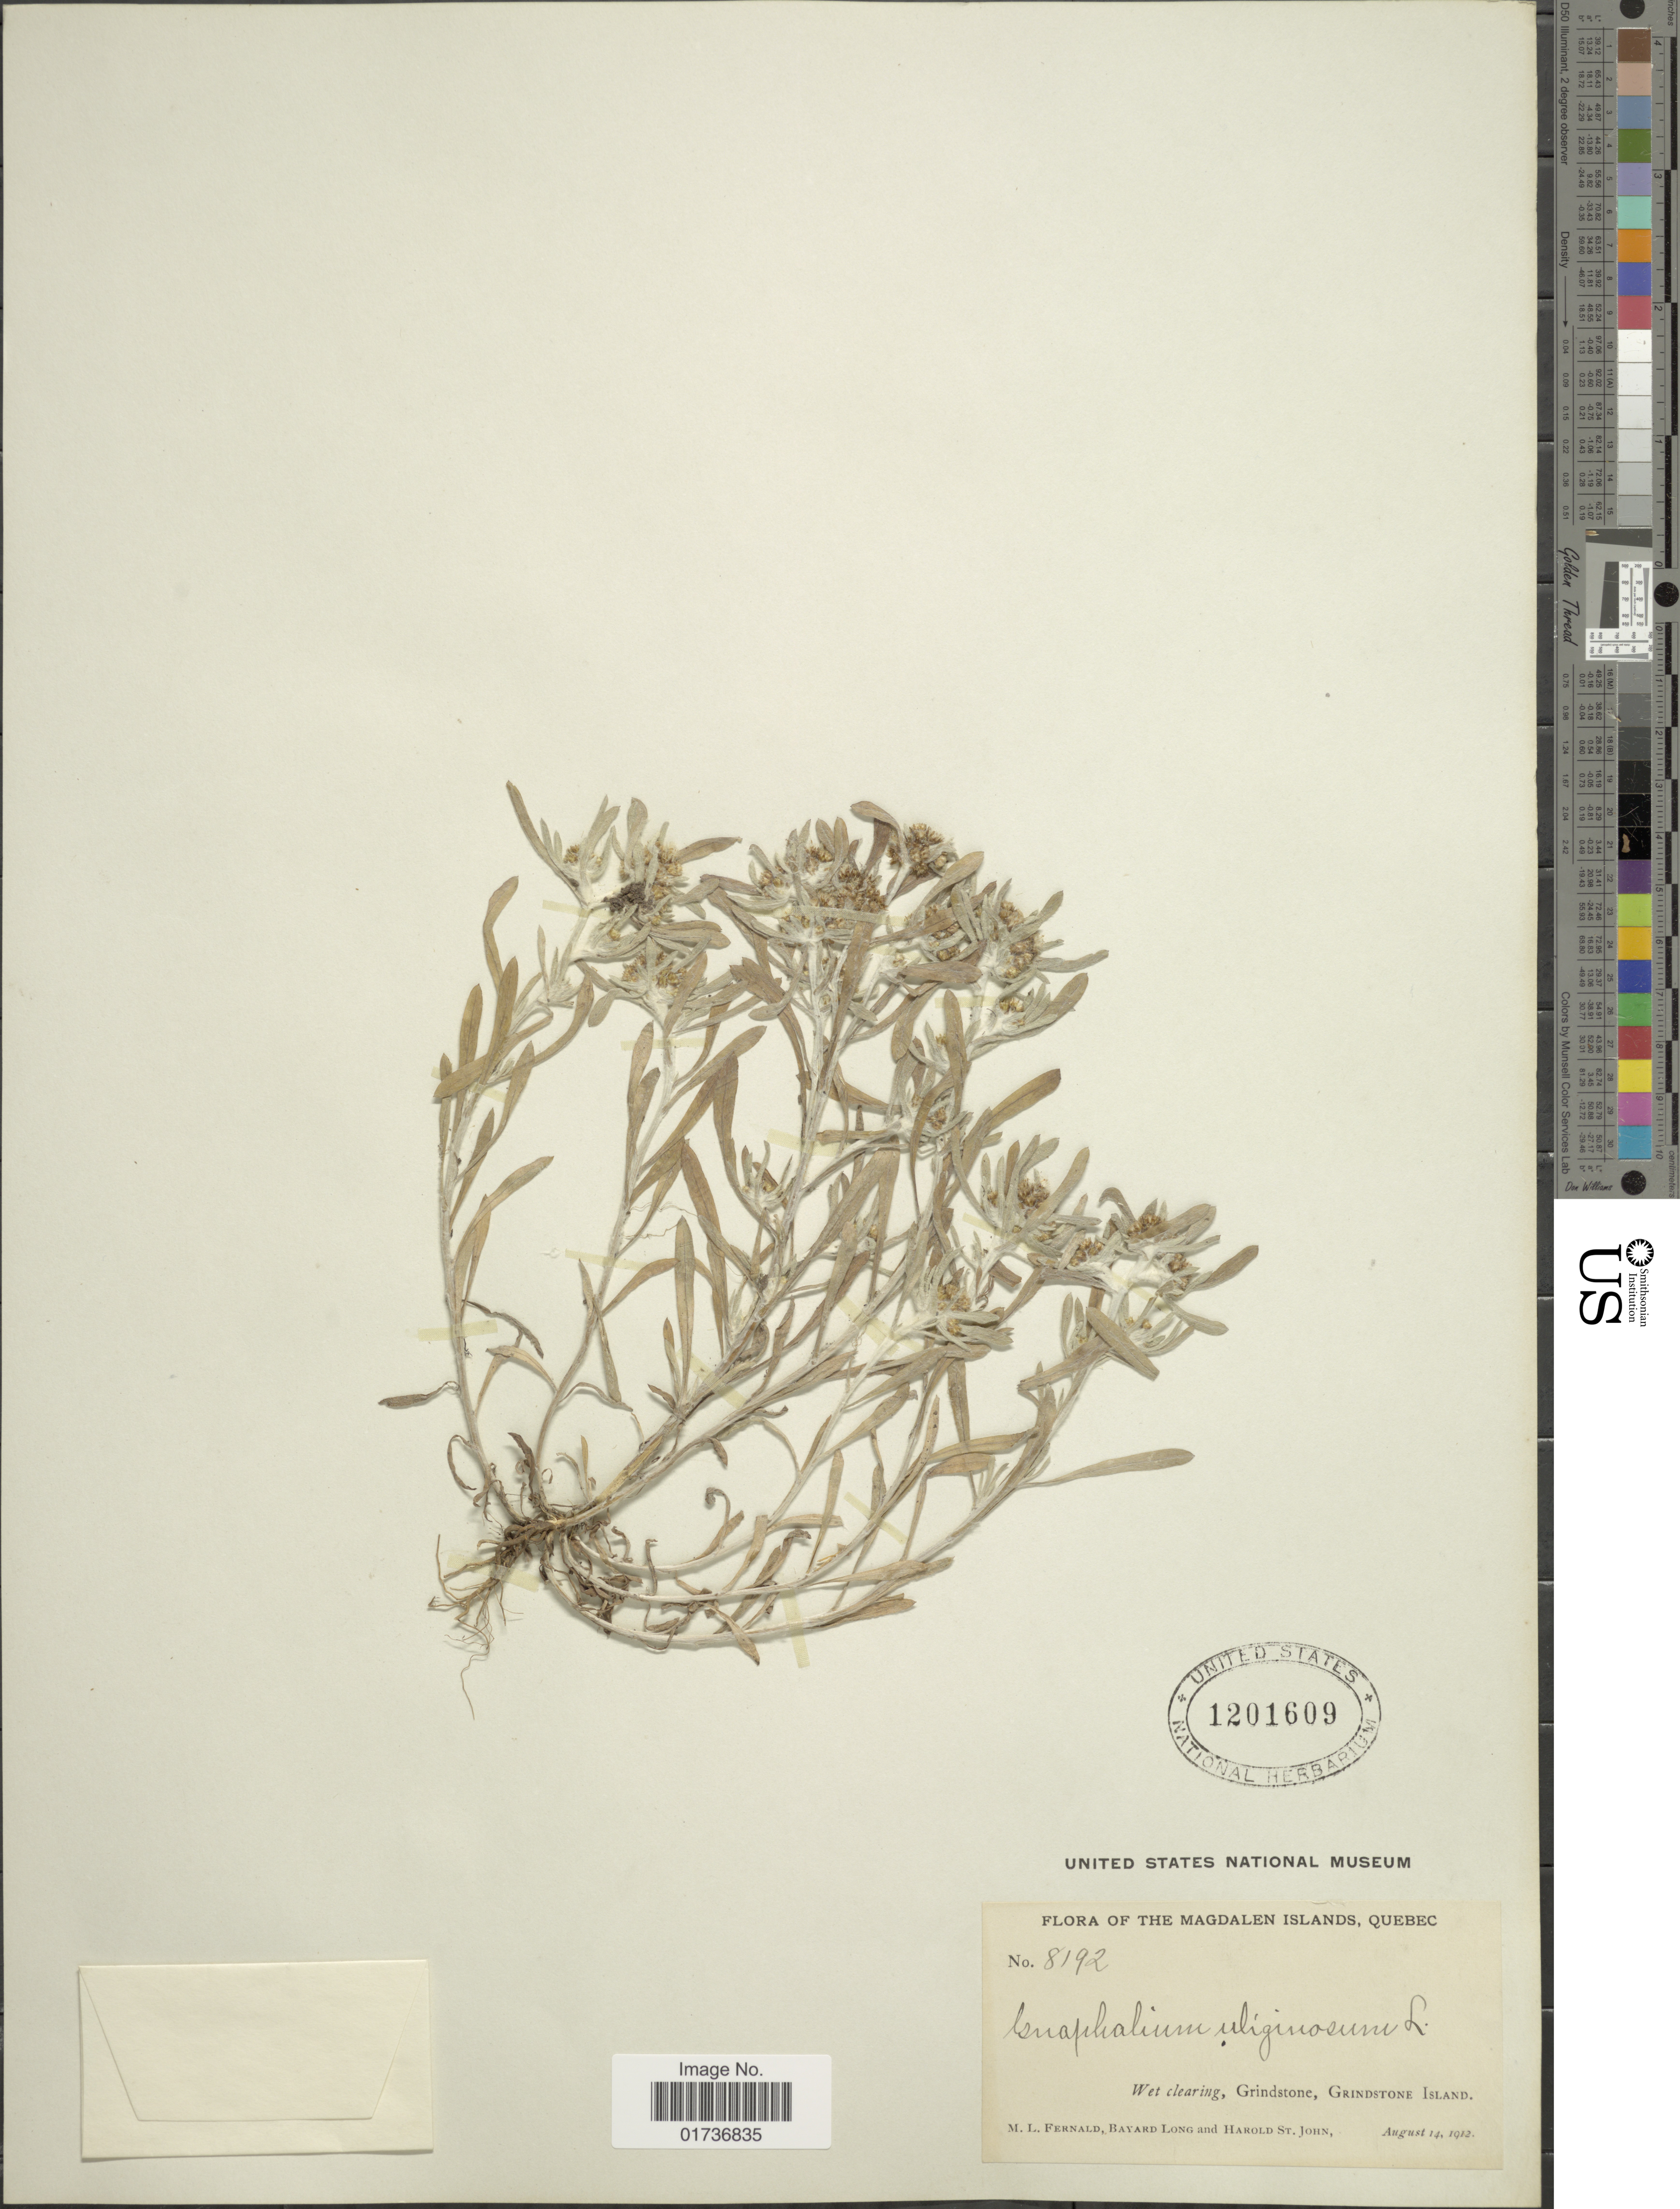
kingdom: Plantae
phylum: Tracheophyta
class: Magnoliopsida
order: Asterales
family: Asteraceae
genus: Gnaphalium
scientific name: Gnaphalium uliginosum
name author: L.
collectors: M. L. Fernald, B. Long & H. St. John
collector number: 8192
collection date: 1912-08-14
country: Canada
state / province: Quebec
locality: The Magdalen Islands, Grindstone, Grindstone Island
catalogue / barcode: US 1201609